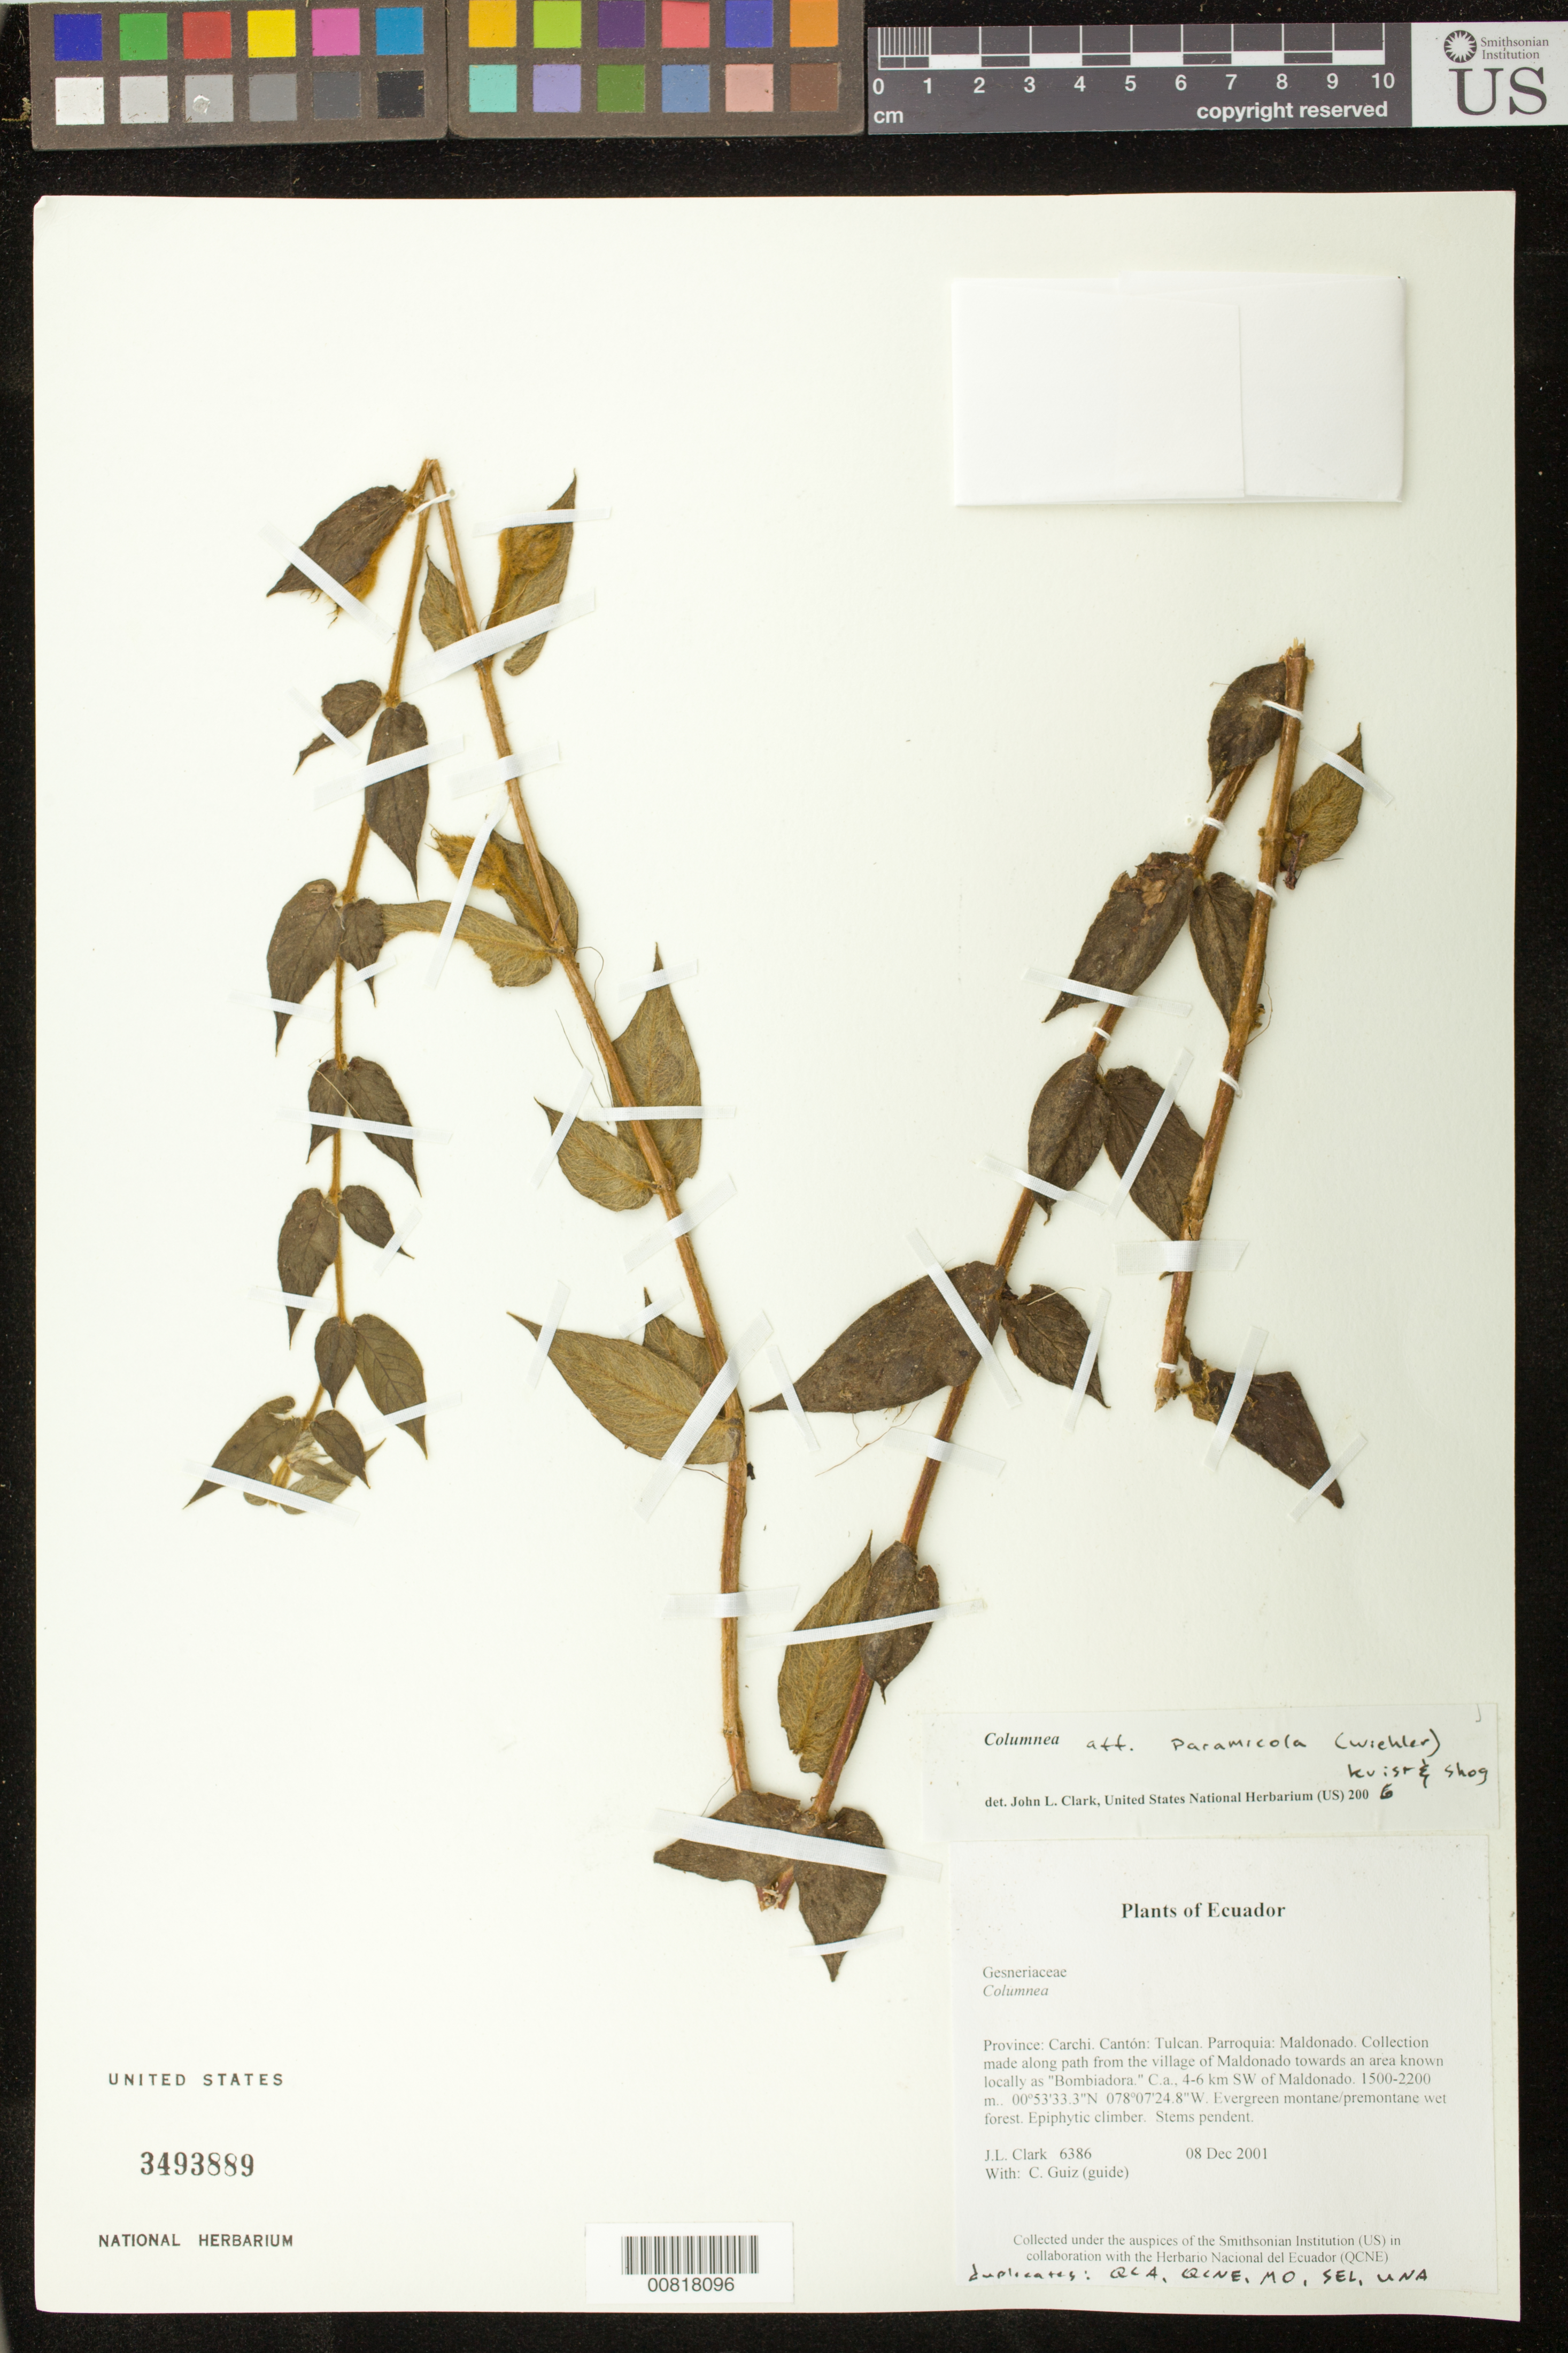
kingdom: Plantae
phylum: Tracheophyta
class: Magnoliopsida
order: Lamiales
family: Gesneriaceae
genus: Columnea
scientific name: Columnea ceticeps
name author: J.L. Clark & J.F. Sm.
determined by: Skog, Laurence E.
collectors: J. L. Clark & C. Guiz (guide)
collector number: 6386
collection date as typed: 08 Dec 2001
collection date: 2001-12-08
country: Ecuador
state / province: Carchi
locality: Tulcan. Parroquia: Maldonado. Collection made along path from the village of Maldonado towards an area known locally as "Bombiadora." C.a., 4-6 km SW of Maldonado.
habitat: Evergreen montane/premontane wet forest.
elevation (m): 1500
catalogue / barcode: US 3493889